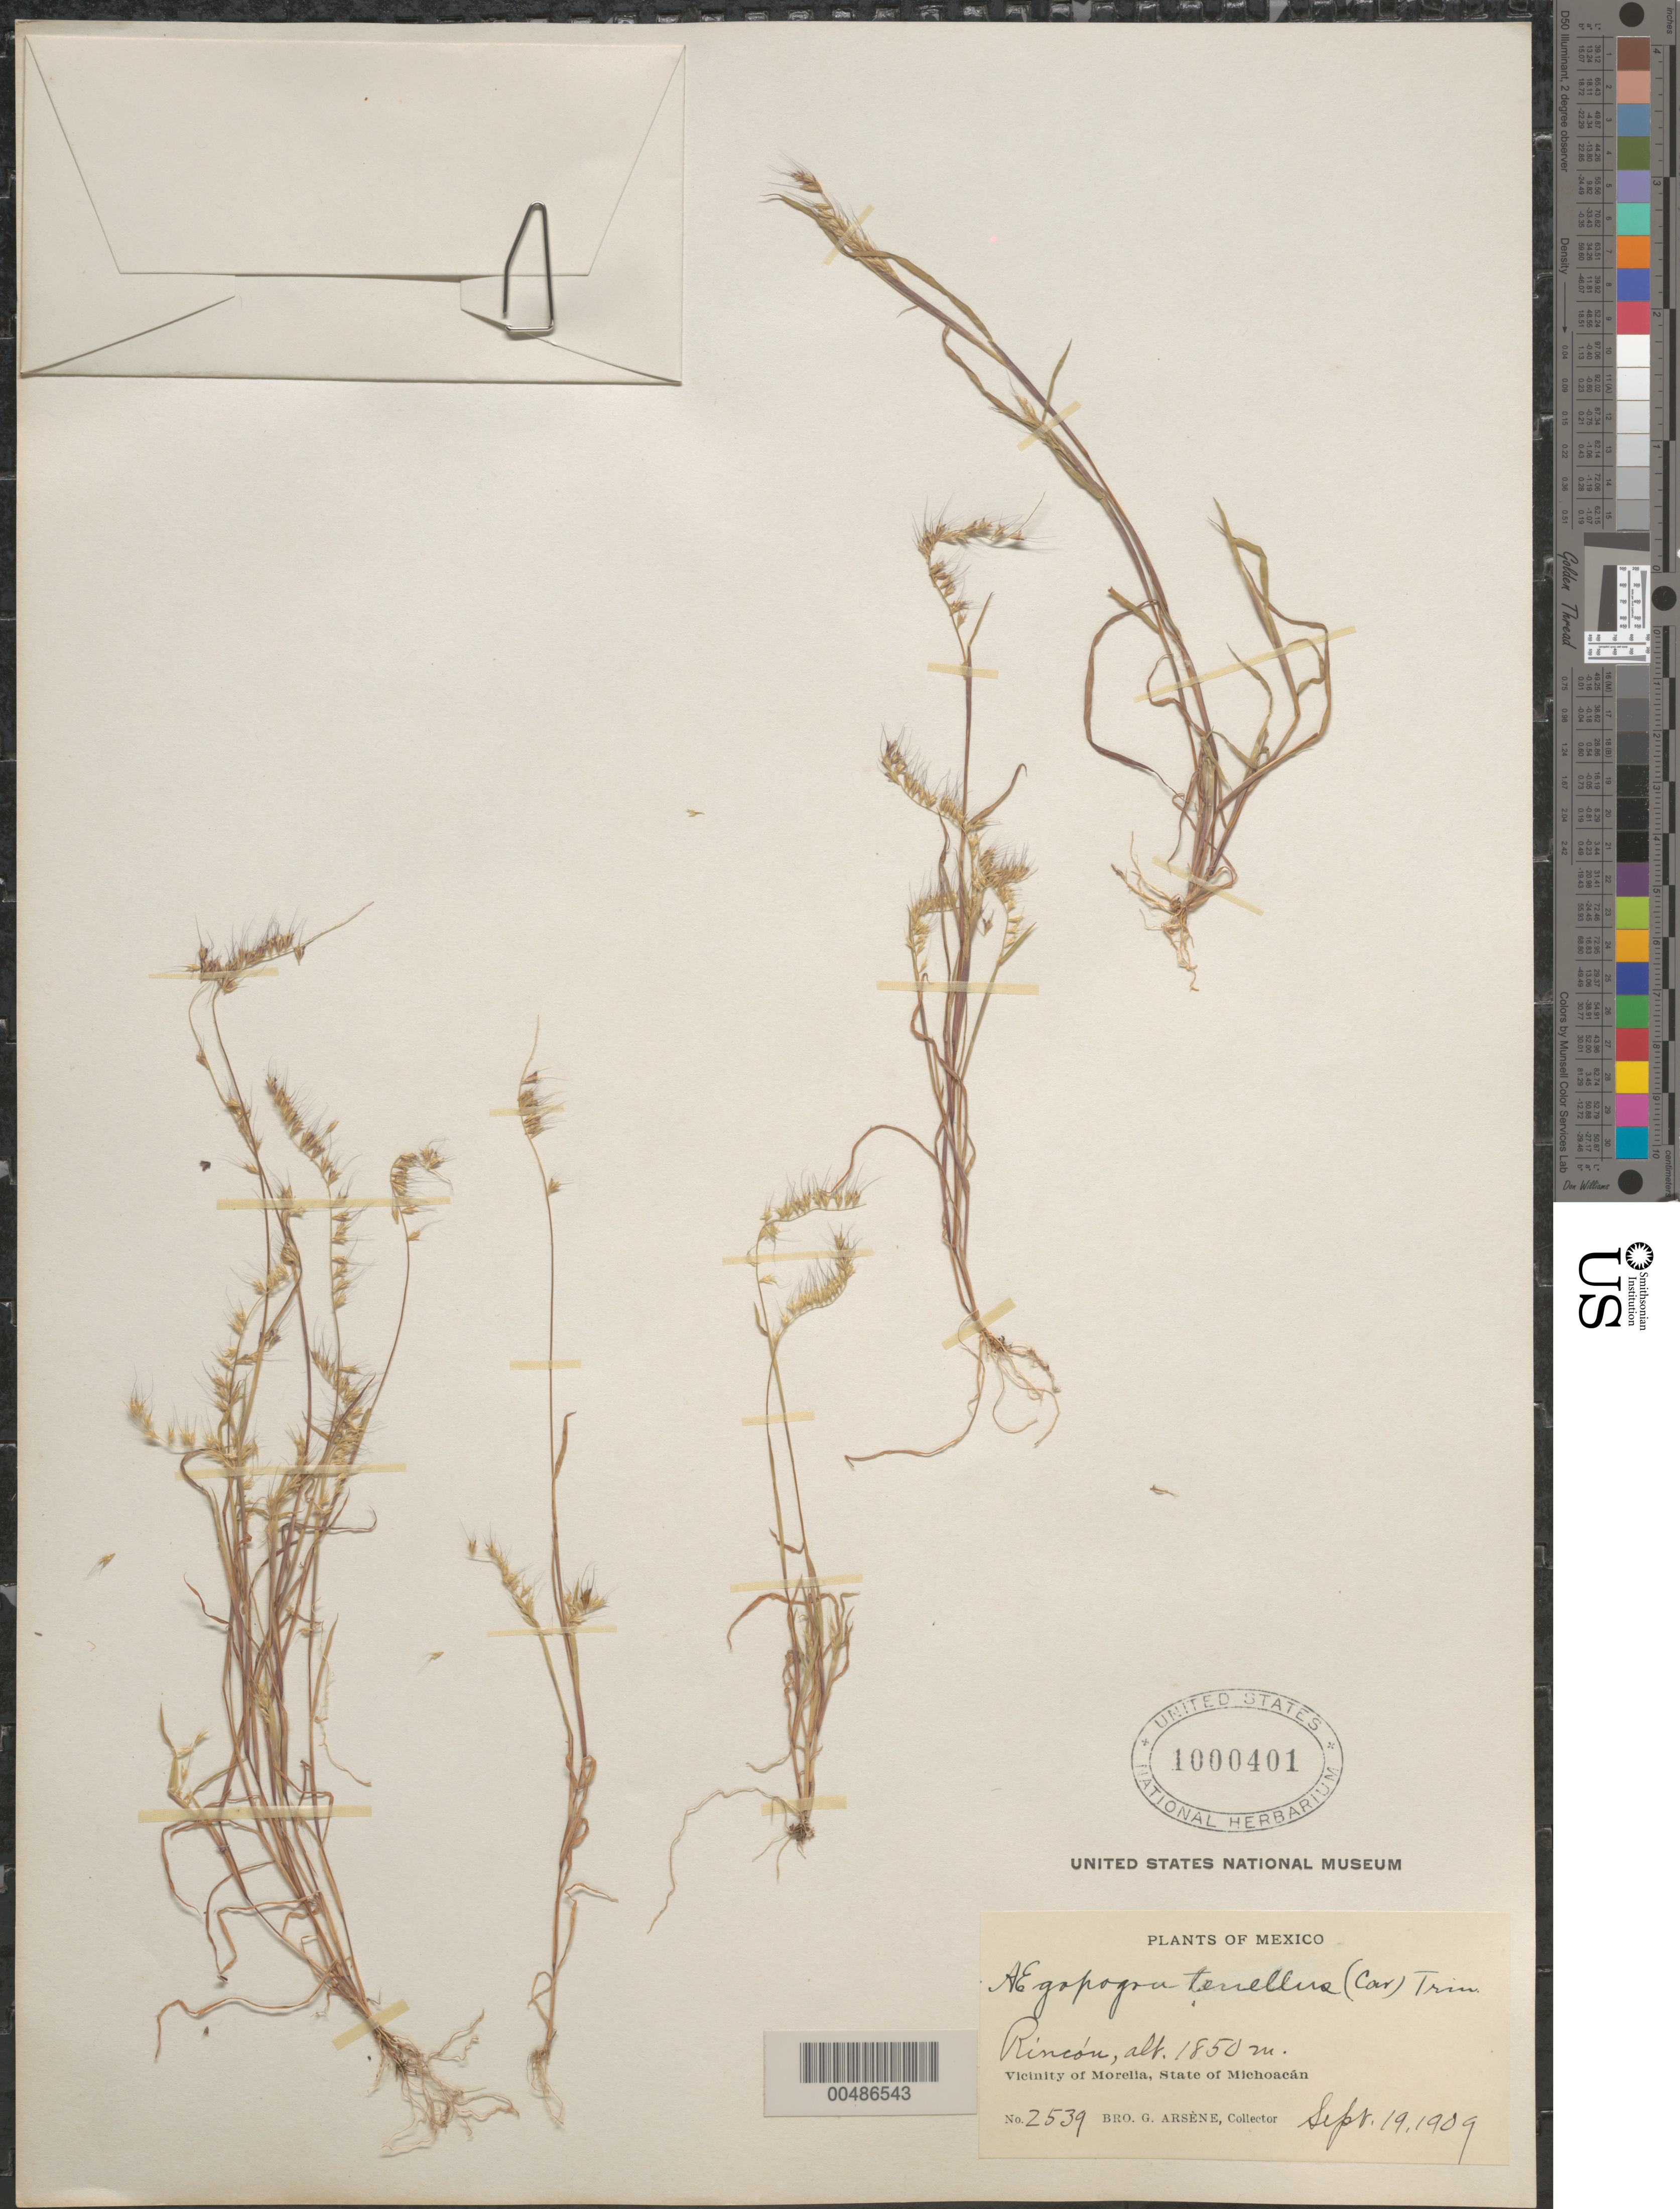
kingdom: Plantae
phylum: Tracheophyta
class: Liliopsida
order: Poales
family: Poaceae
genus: Aegopogon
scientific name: Aegopogon tenellus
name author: (DC.) Trin.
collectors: Bro. G. Arsène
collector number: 2539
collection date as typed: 19 Sep 1909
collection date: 1909-09-19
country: Mexico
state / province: Michoacán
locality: vicinity of Morelia, Rincón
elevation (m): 1850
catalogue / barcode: US 1000401